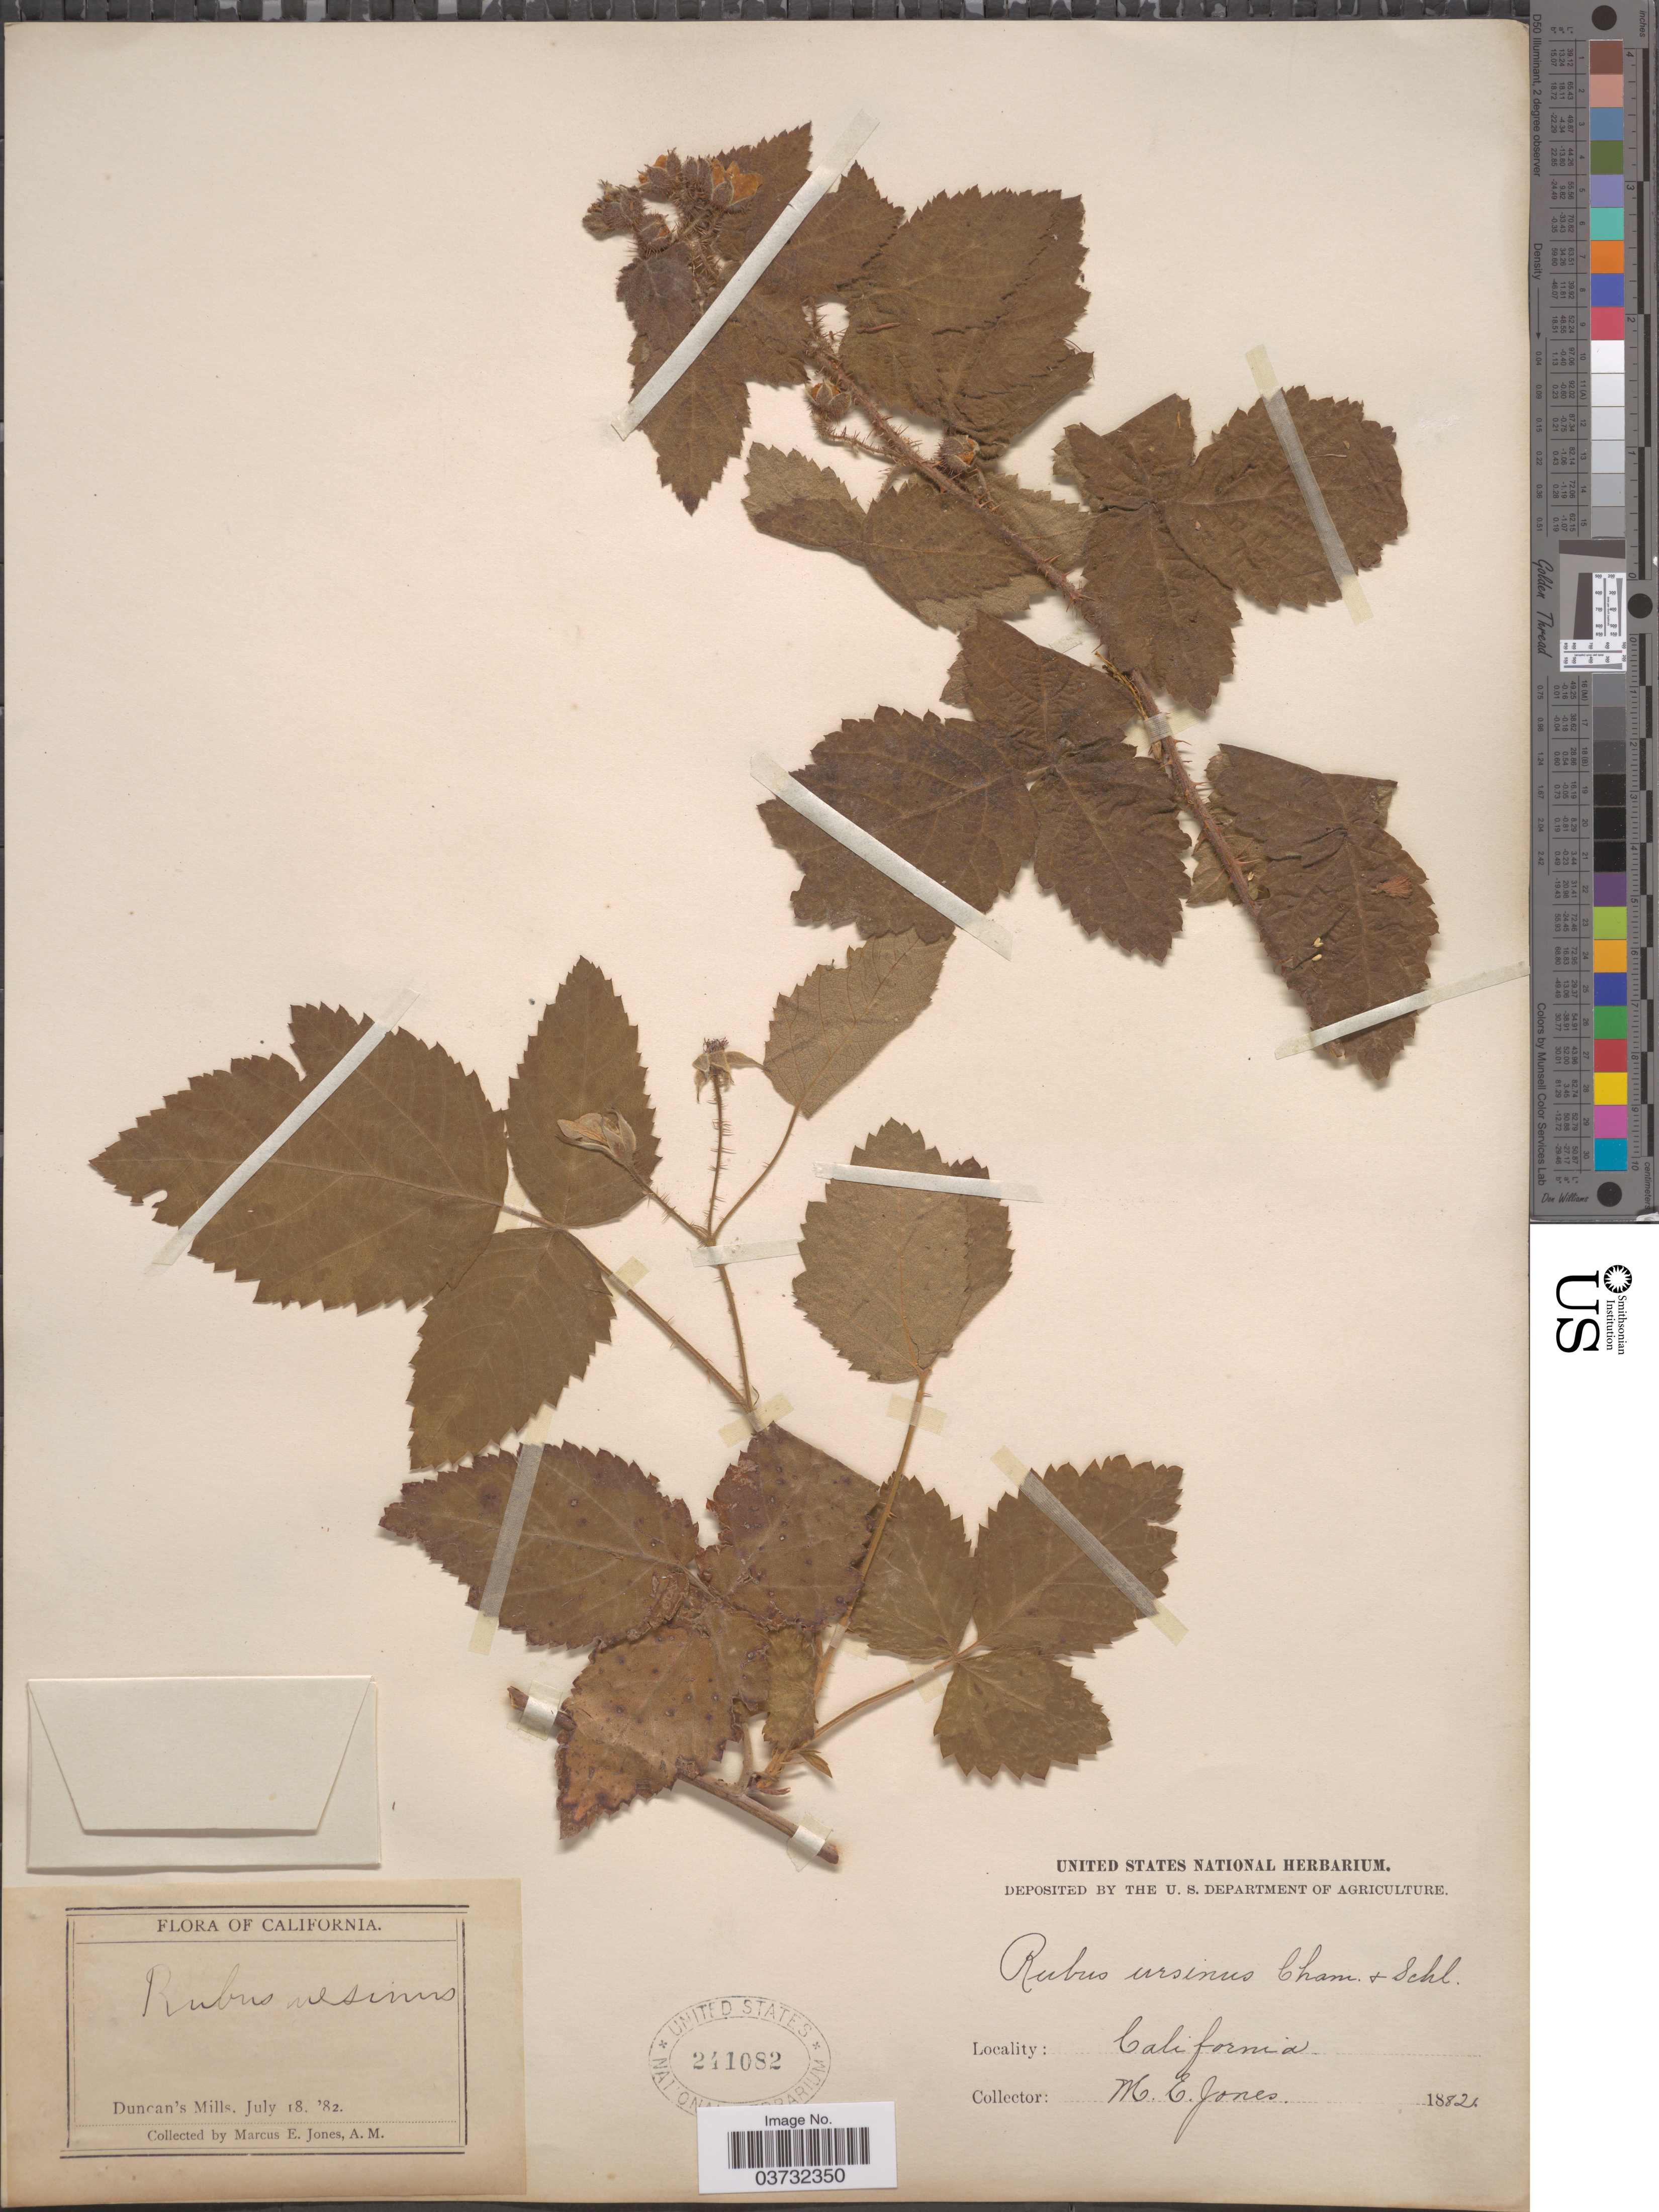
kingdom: Plantae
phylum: Tracheophyta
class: Magnoliopsida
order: Rosales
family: Rosaceae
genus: Rubus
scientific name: Rubus ursinus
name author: (Schltdl.) Cham.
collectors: M. E. Jones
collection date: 1882-07-18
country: United States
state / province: California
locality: Duncan's Mills.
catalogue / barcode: US 241082